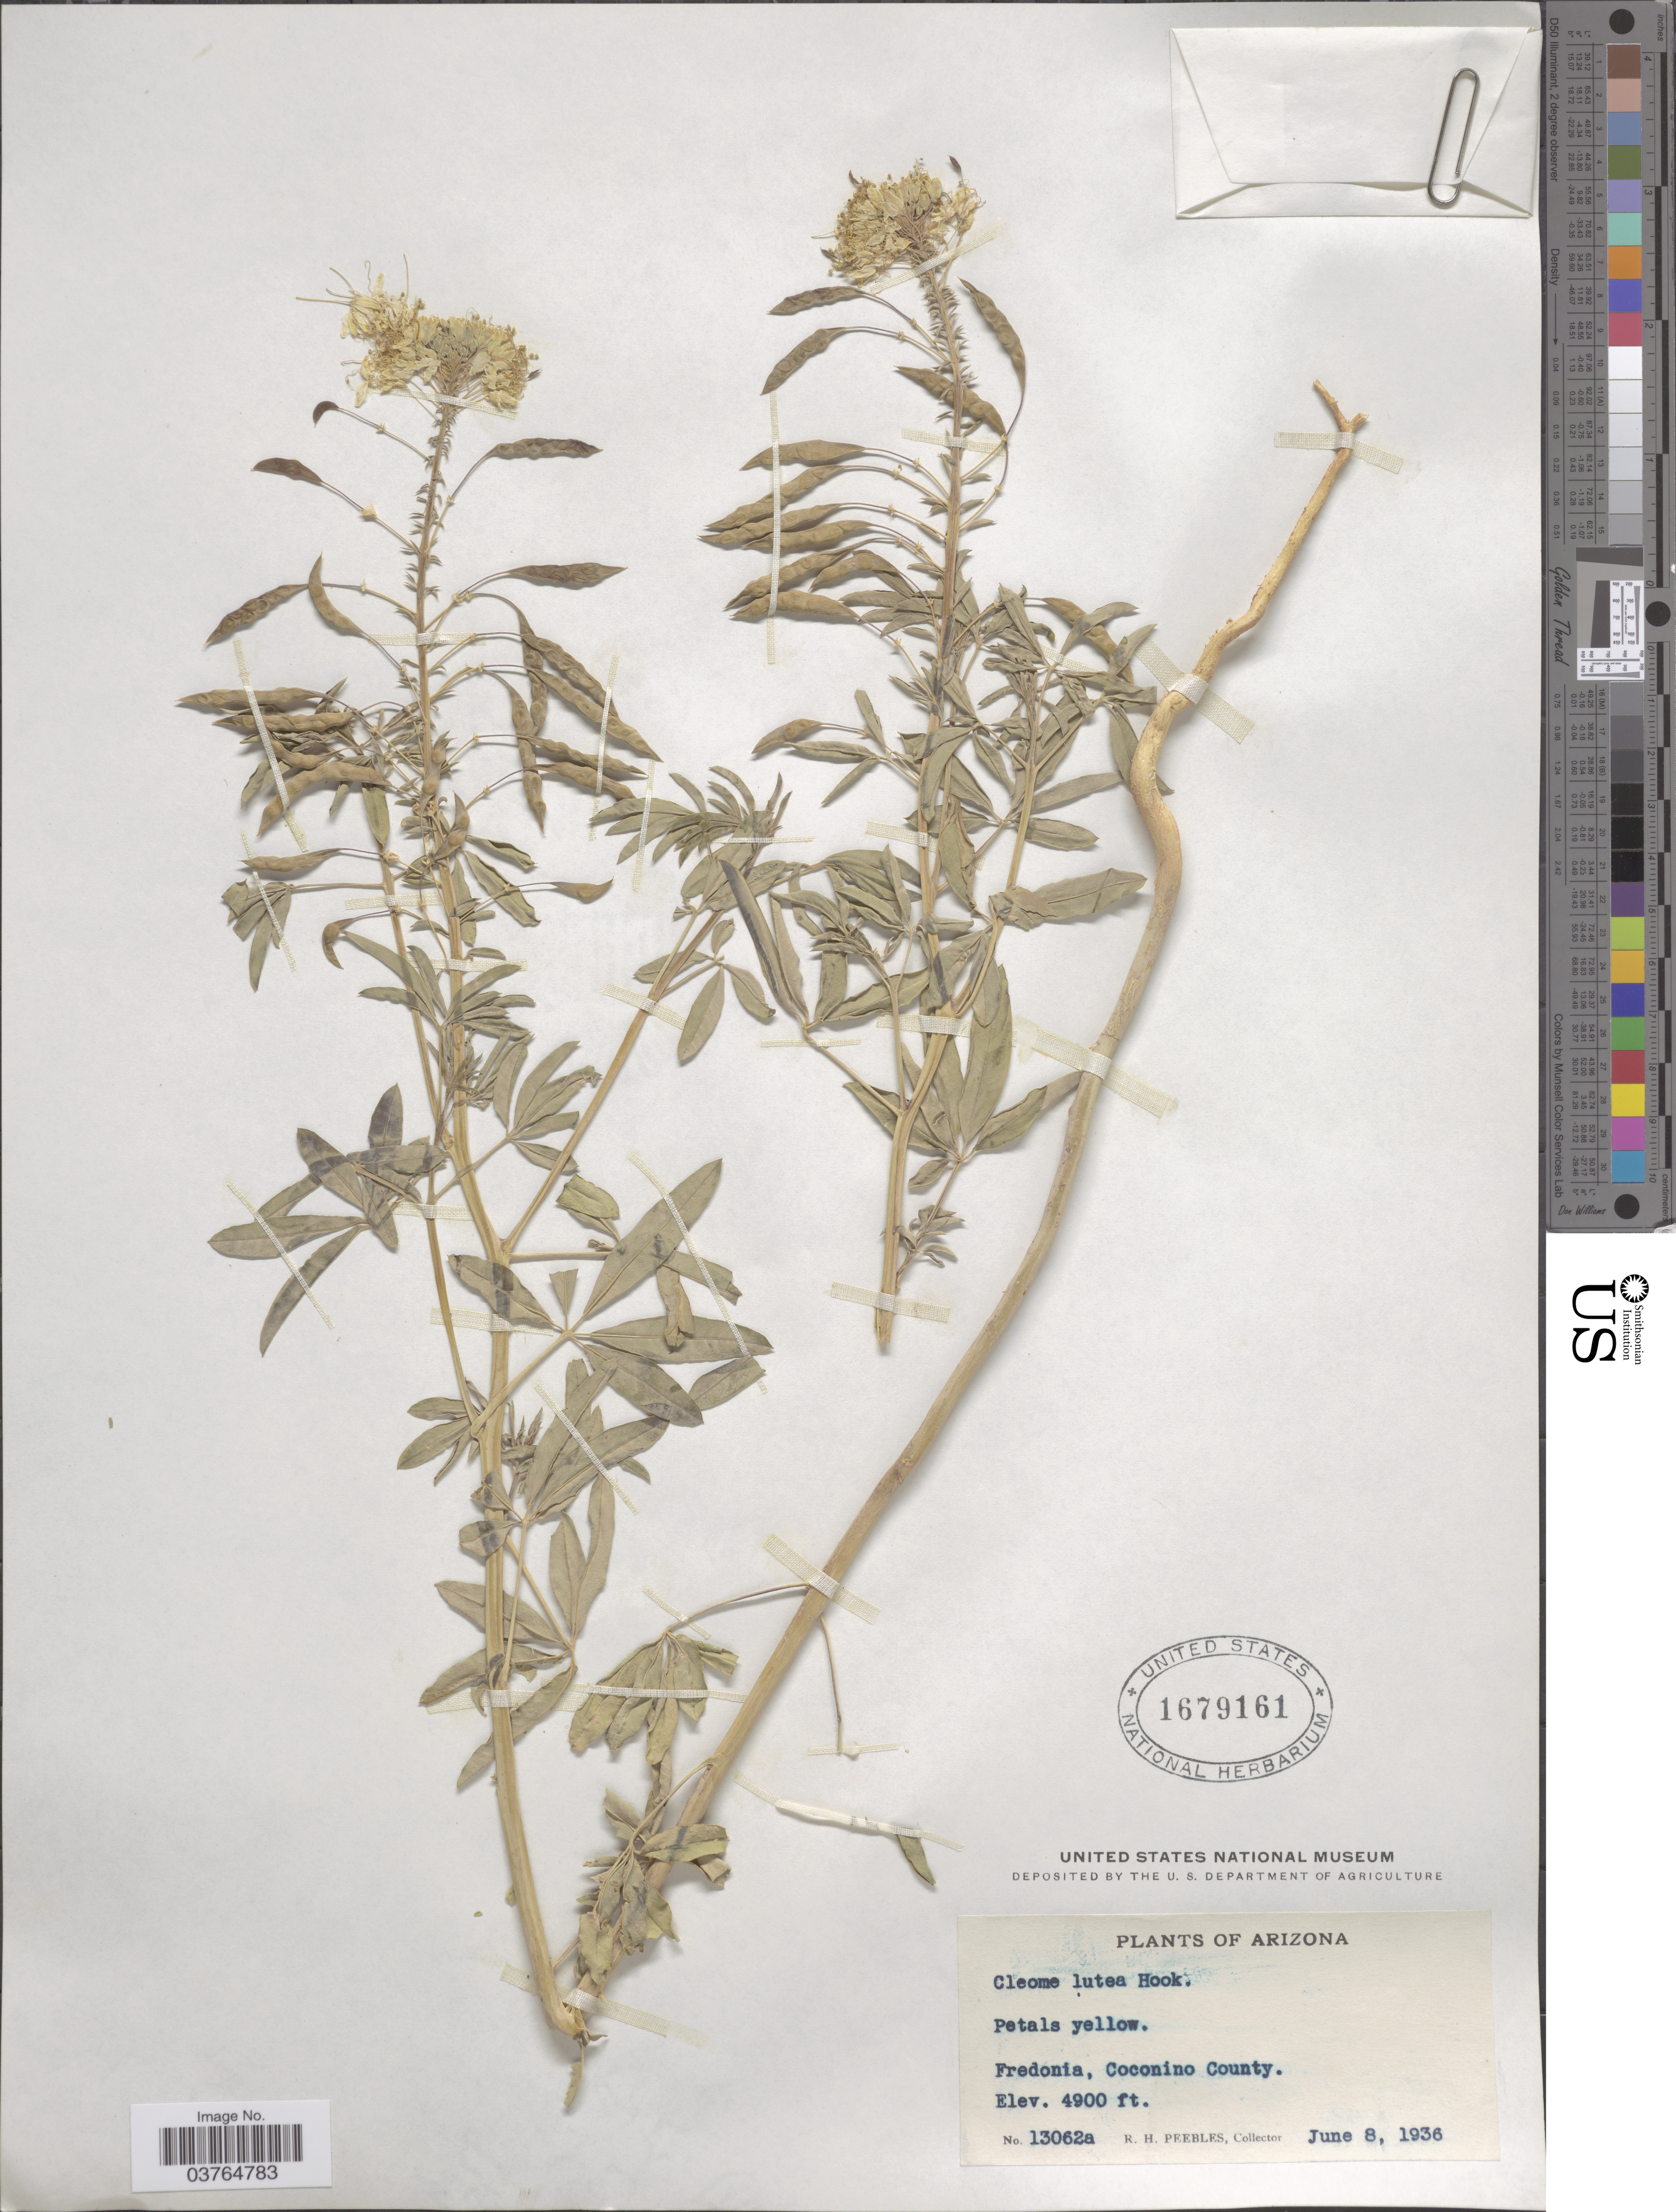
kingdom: Plantae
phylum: Tracheophyta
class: Magnoliopsida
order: Brassicales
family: Cleomaceae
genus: Cleomella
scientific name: Cleomella lutea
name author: (Hook.) Roalson & J.C. Hall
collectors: R. H. Peebles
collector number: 13062a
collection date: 1936-06-08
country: United States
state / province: Arizona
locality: Fredonia, Coconino County.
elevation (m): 1494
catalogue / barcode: US 1679161